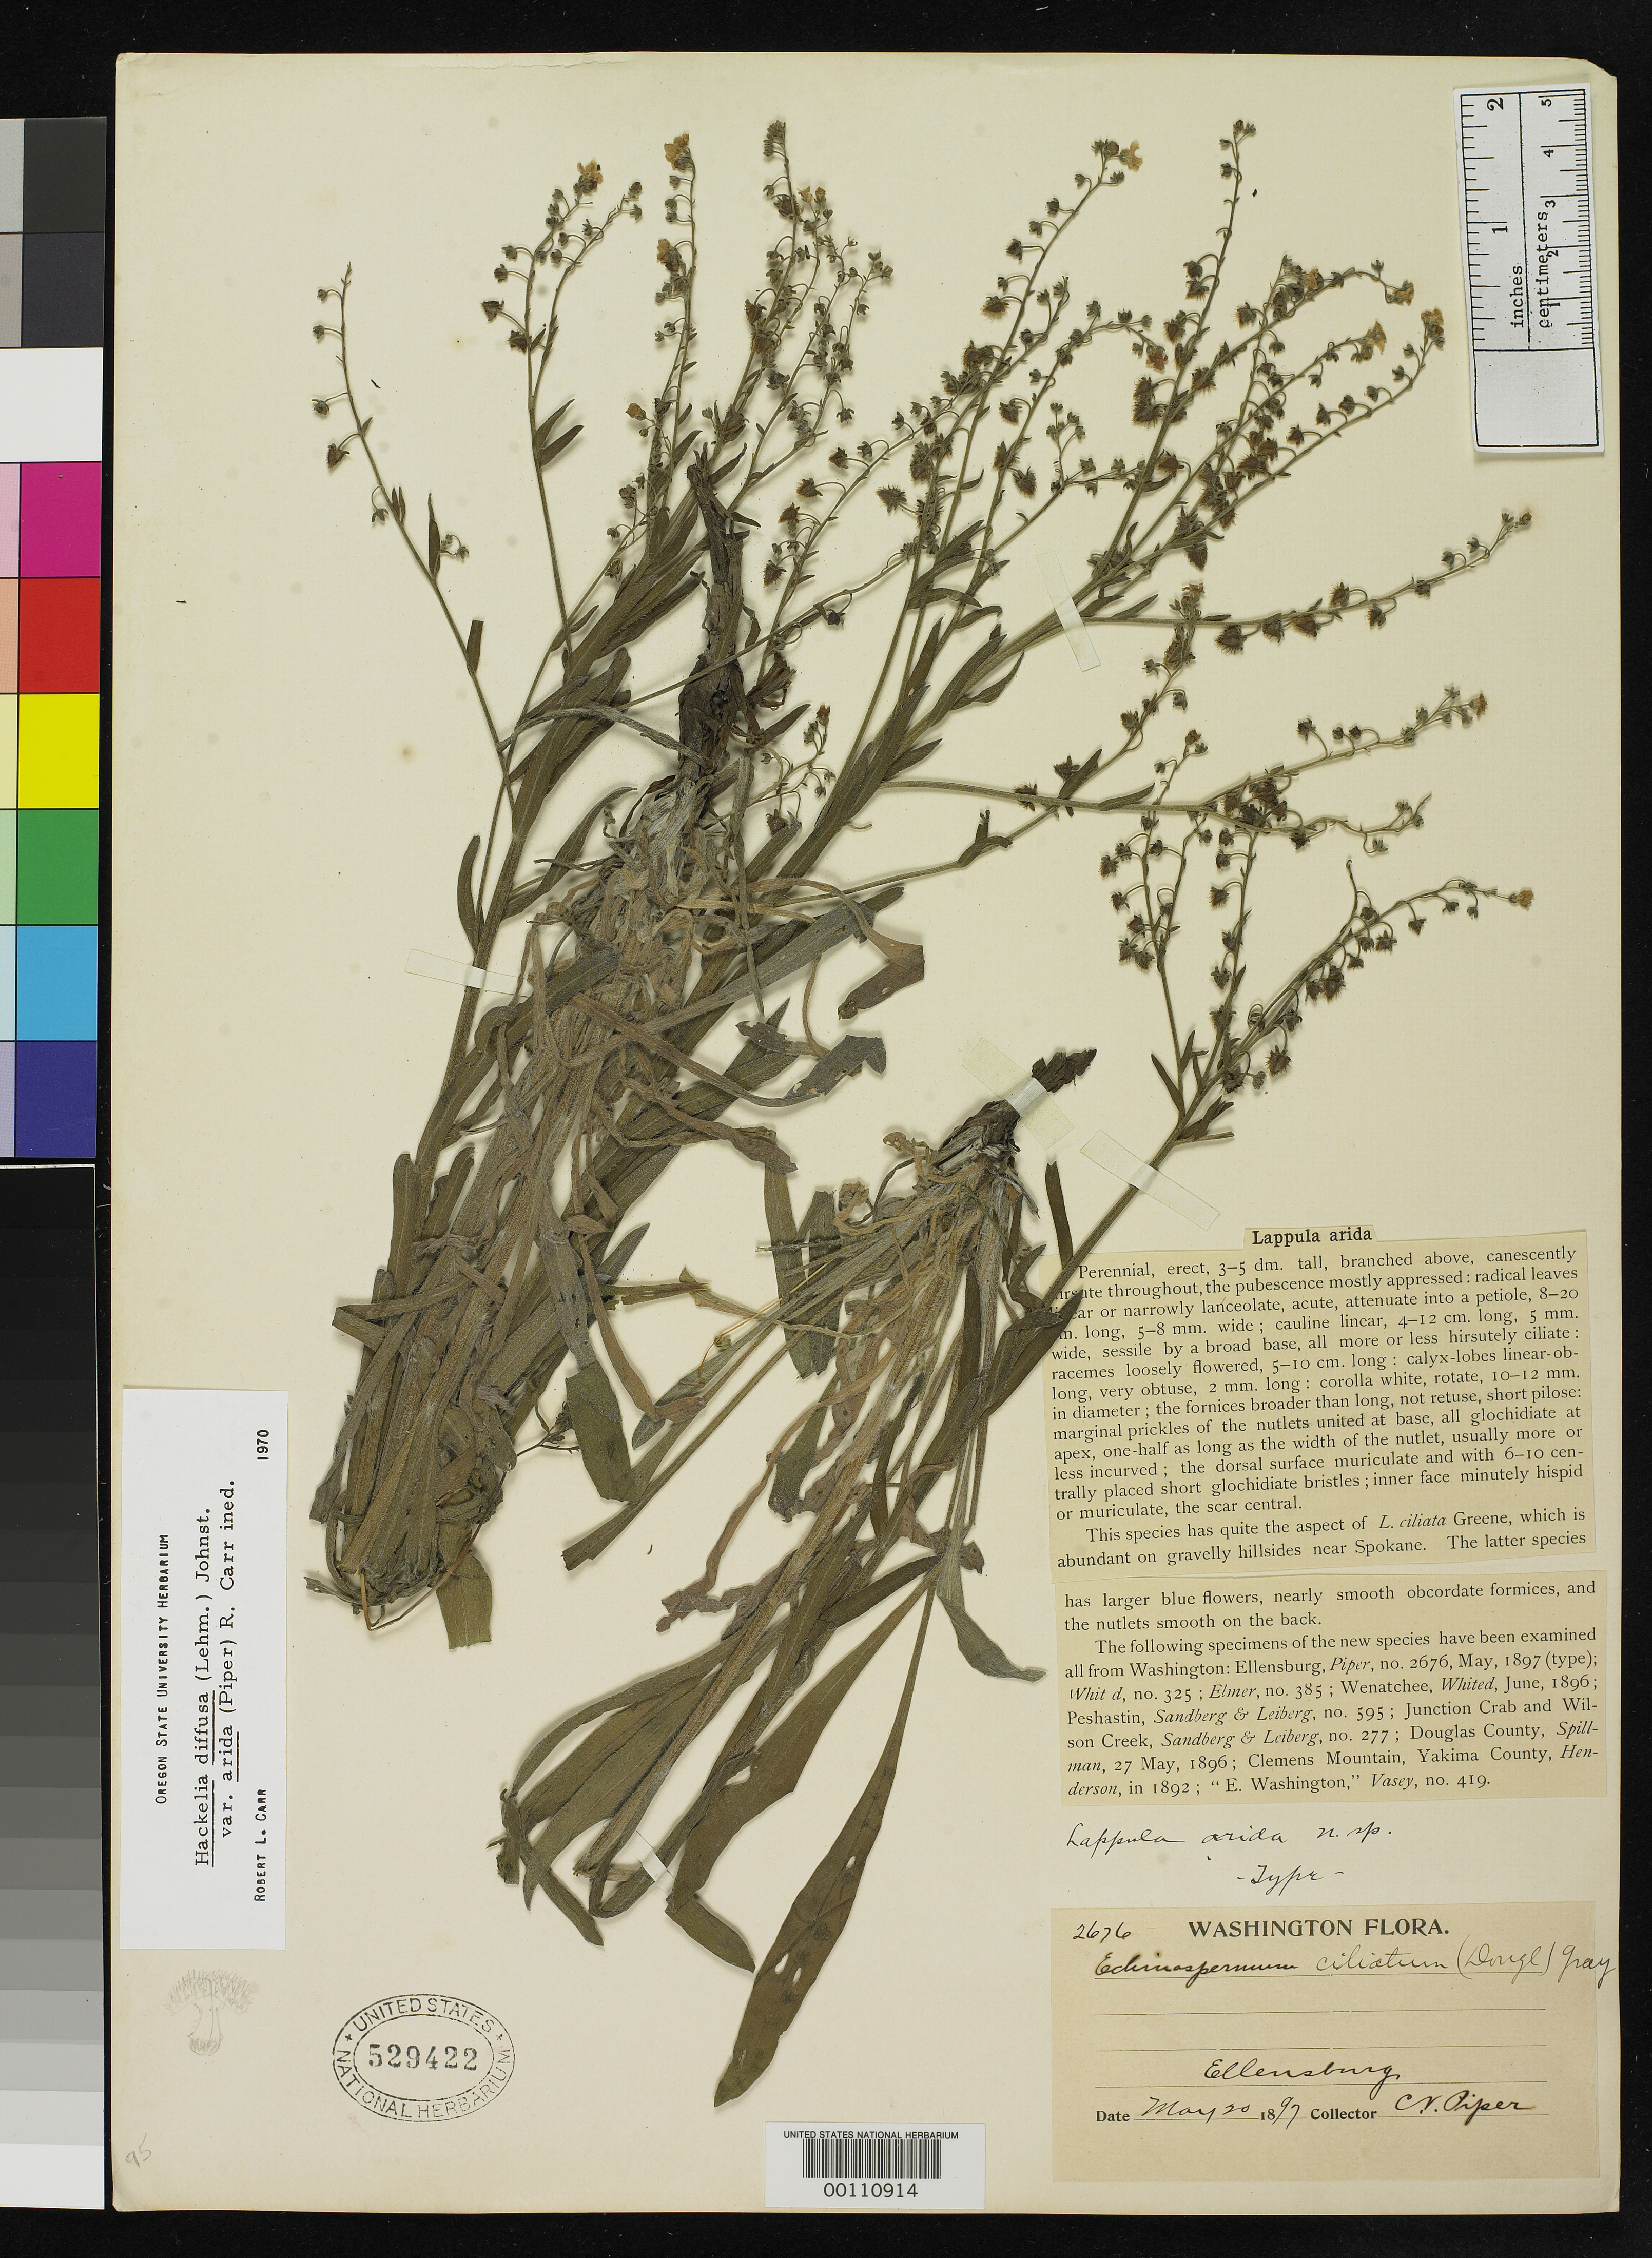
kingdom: Plantae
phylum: Tracheophyta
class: Magnoliopsida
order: Boraginales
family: Boraginaceae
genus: Lappula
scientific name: Lappula arida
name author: Piper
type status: Holotype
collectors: C. V. Piper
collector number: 2676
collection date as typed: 20 May 1897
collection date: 1897-05-20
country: United States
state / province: Washington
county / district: Kittitas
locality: Ellensburg.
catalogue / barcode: US 529422